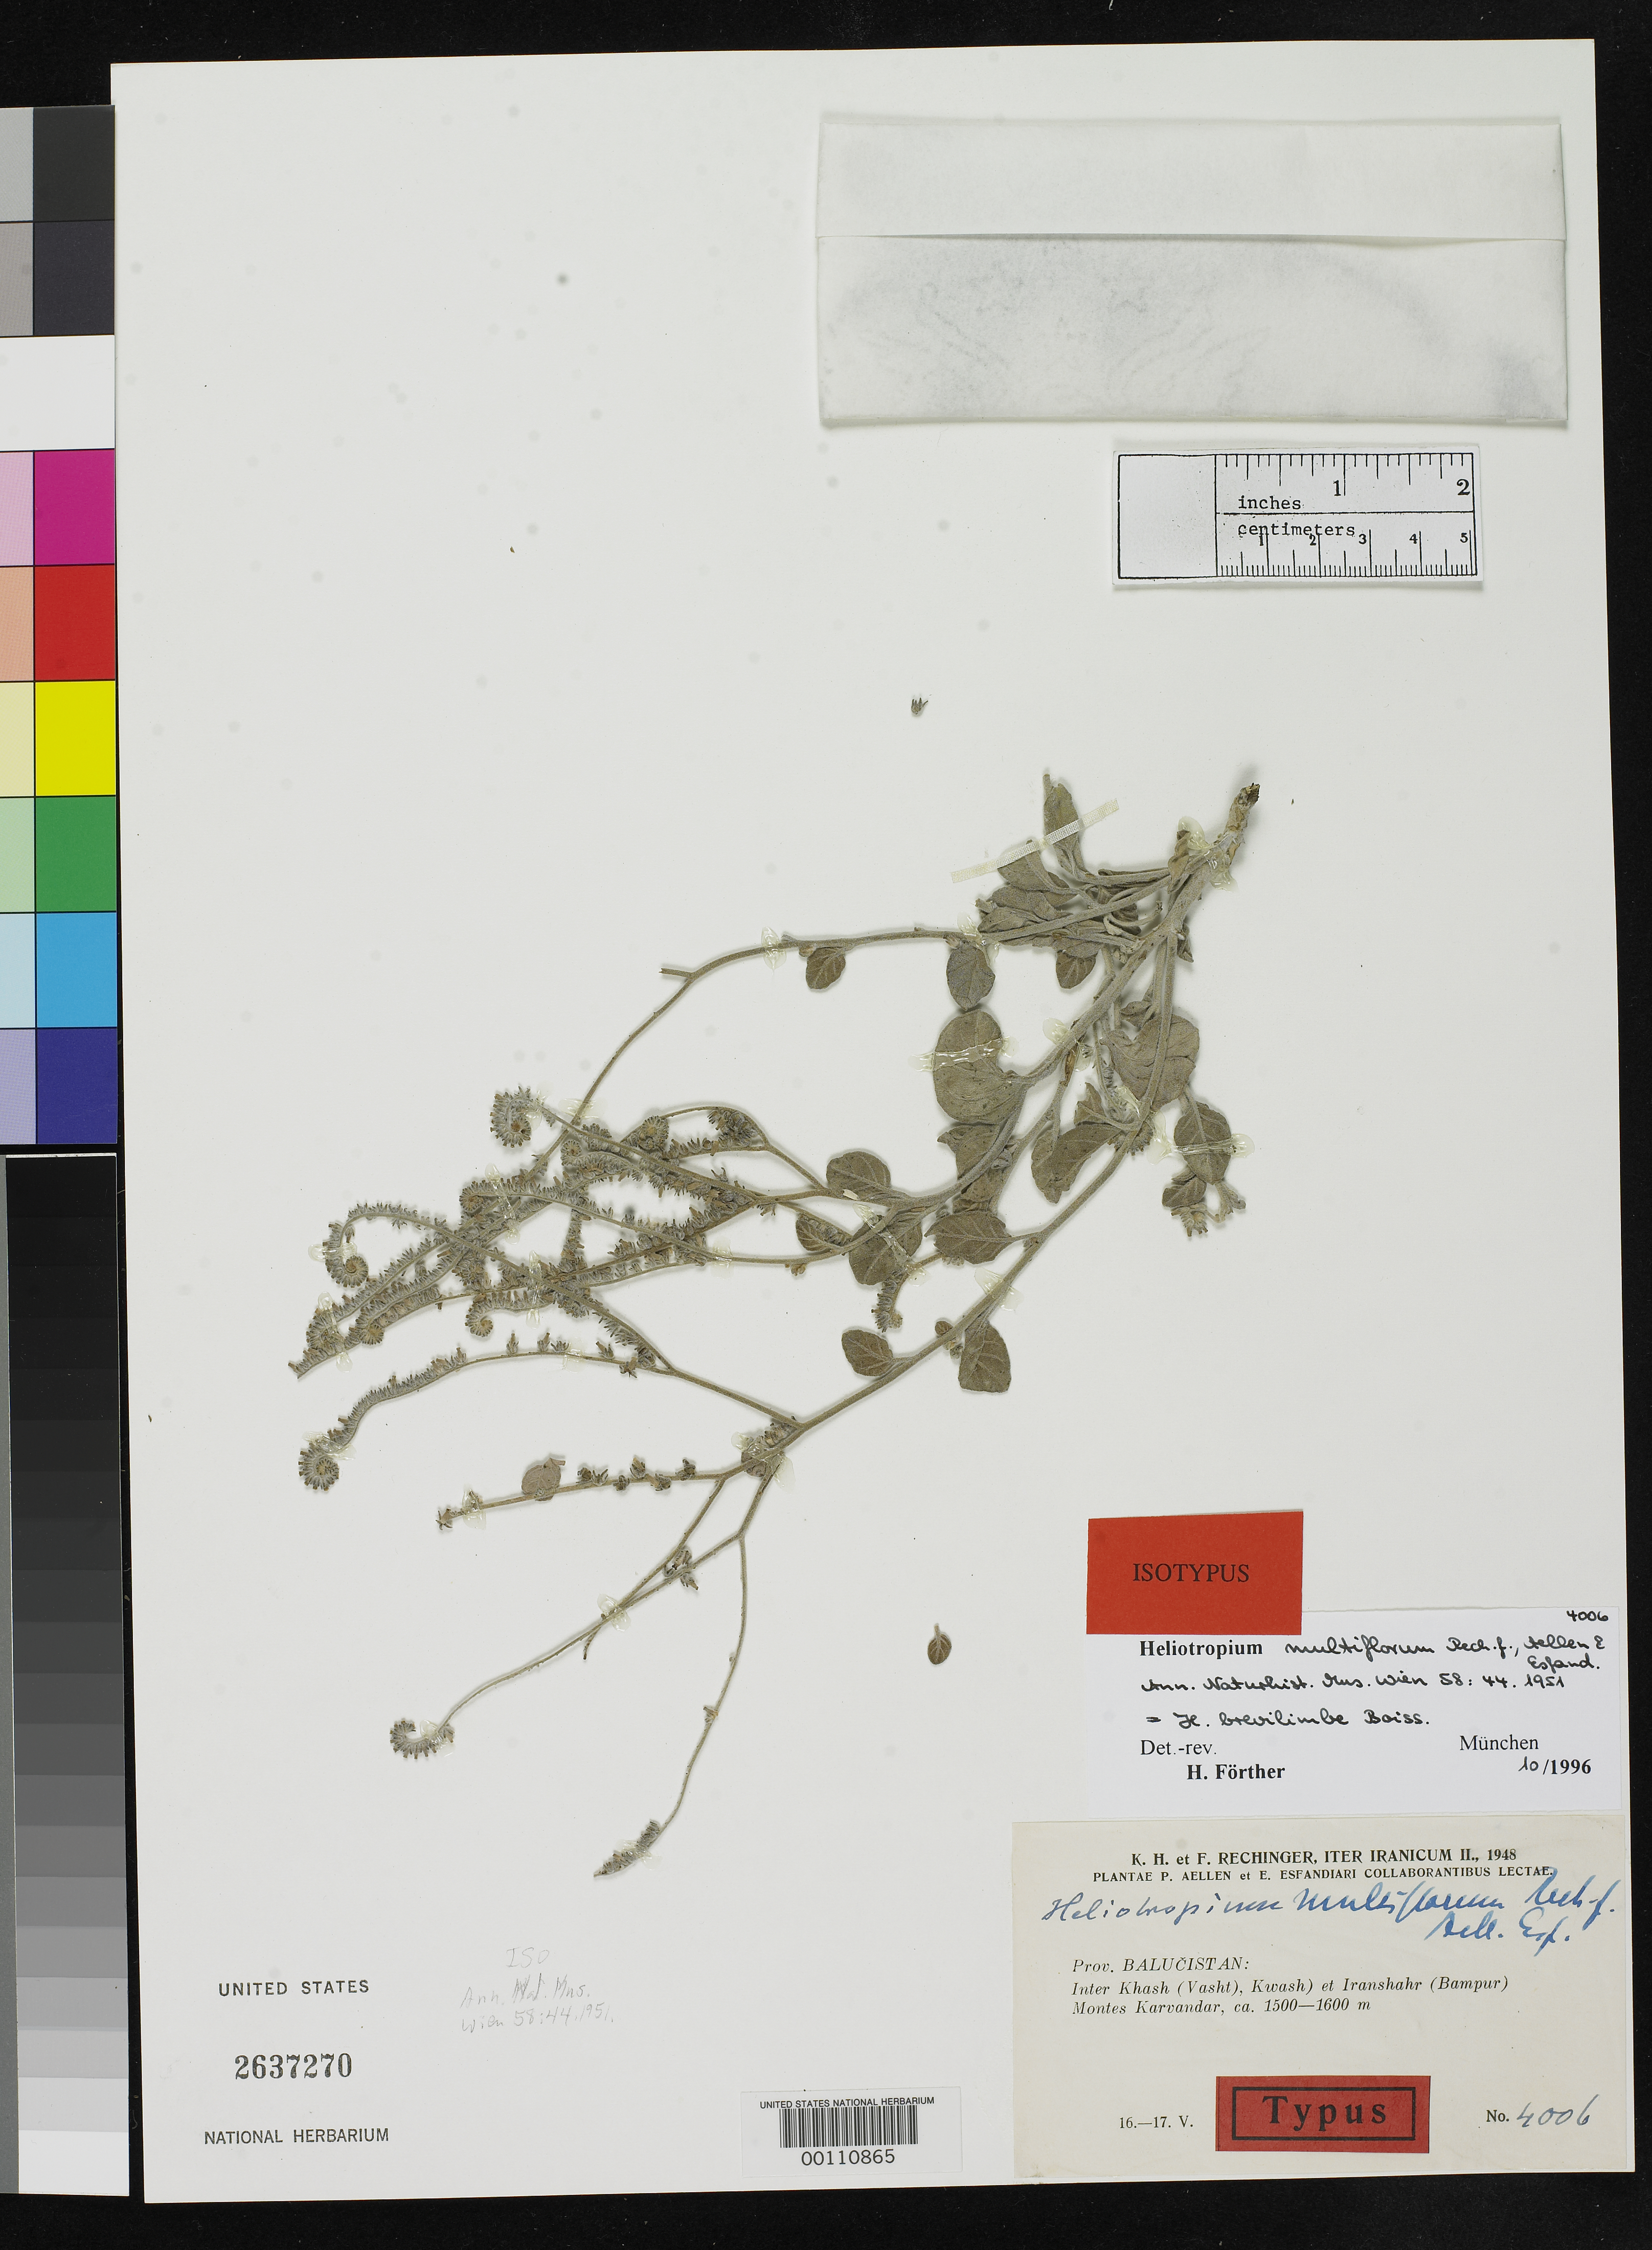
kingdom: Plantae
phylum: Tracheophyta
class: Magnoliopsida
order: Boraginales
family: Heliotropiaceae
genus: Heliotropium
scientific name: Heliotropium multiflorum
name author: Rech. f. et al.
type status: Isotype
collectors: K. H. Rechinger, F. Rechinger, P. Aellen & E. Esfandiari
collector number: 4006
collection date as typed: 16 May 1948 to 17 May 1948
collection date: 1948-05-16/1948-05-17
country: Iran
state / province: Sistan and Baluchistan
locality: Inter Khash (Vasht), Kwash & Iranshahr (Bampur), Montes Karvandar.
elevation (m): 1500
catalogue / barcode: US 2637270